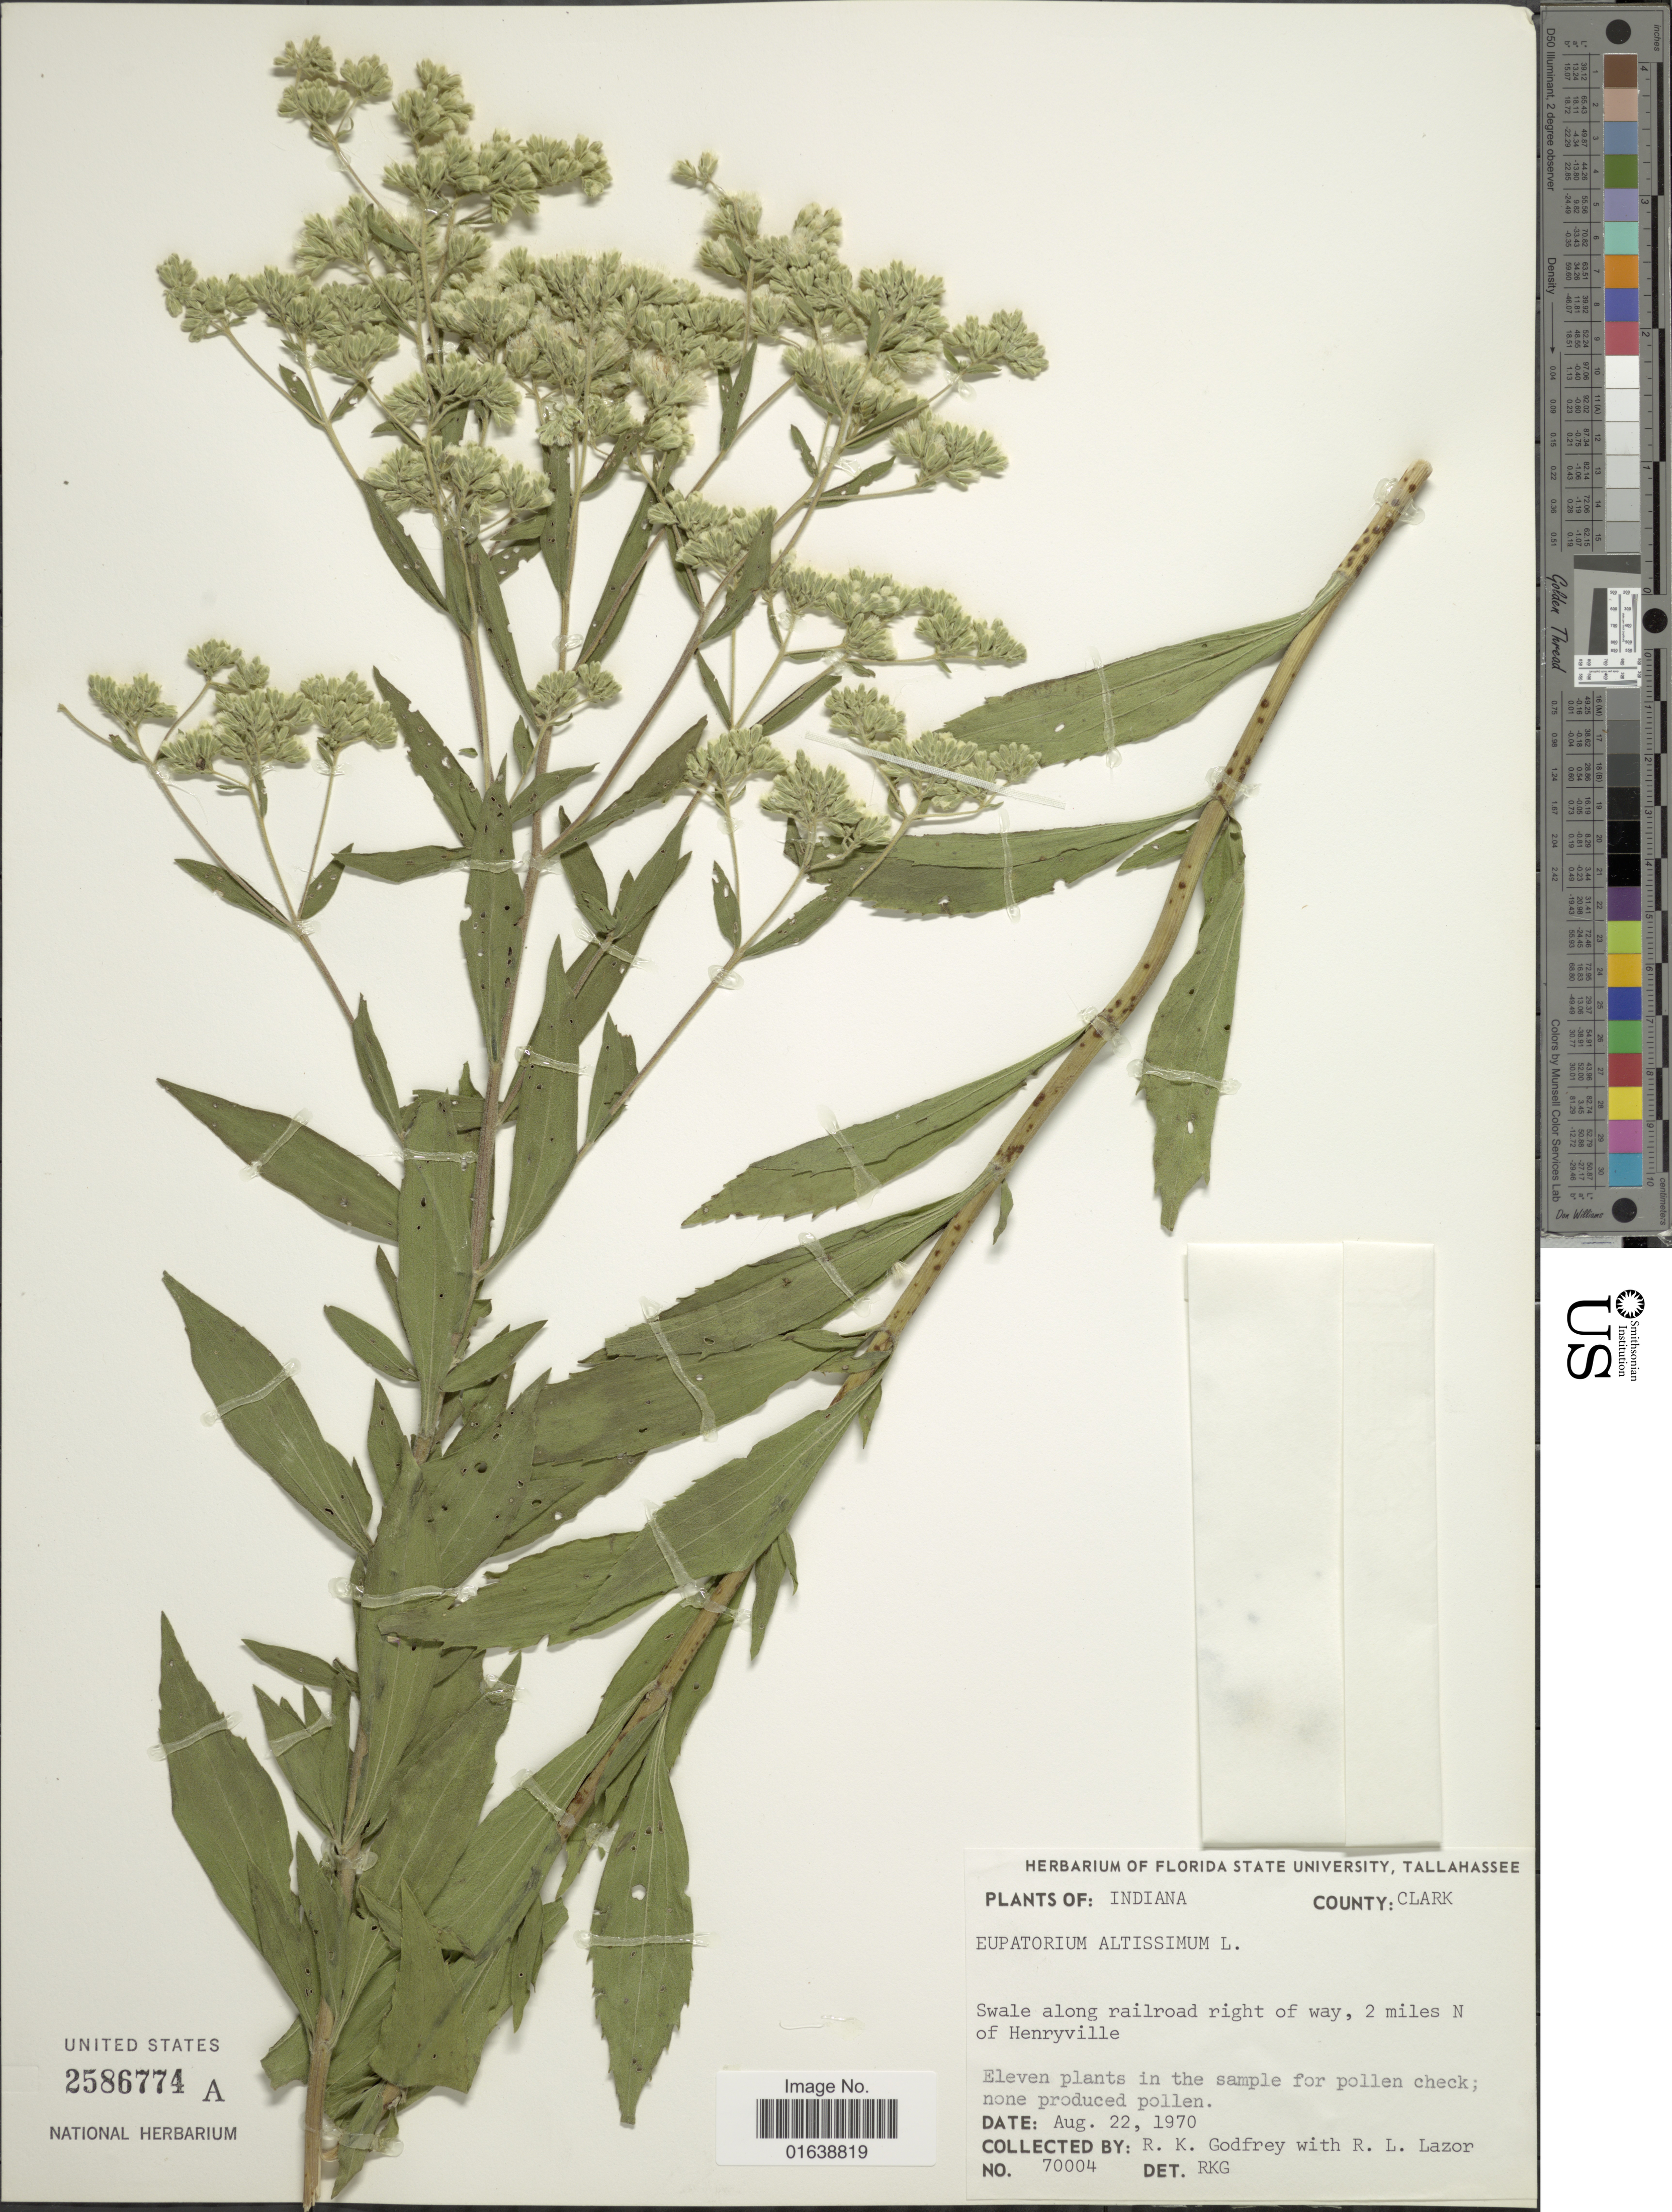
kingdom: Plantae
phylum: Tracheophyta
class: Magnoliopsida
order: Asterales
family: Asteraceae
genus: Eupatorium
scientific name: Eupatorium altissimum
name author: L.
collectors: R. K. Godfrey & R. L. Lazor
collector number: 70004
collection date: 1970-08-22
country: United States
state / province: Indiana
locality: County: Clark. Swale along railroad right way, 2 miles N of Henryville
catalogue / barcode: US 2586774A